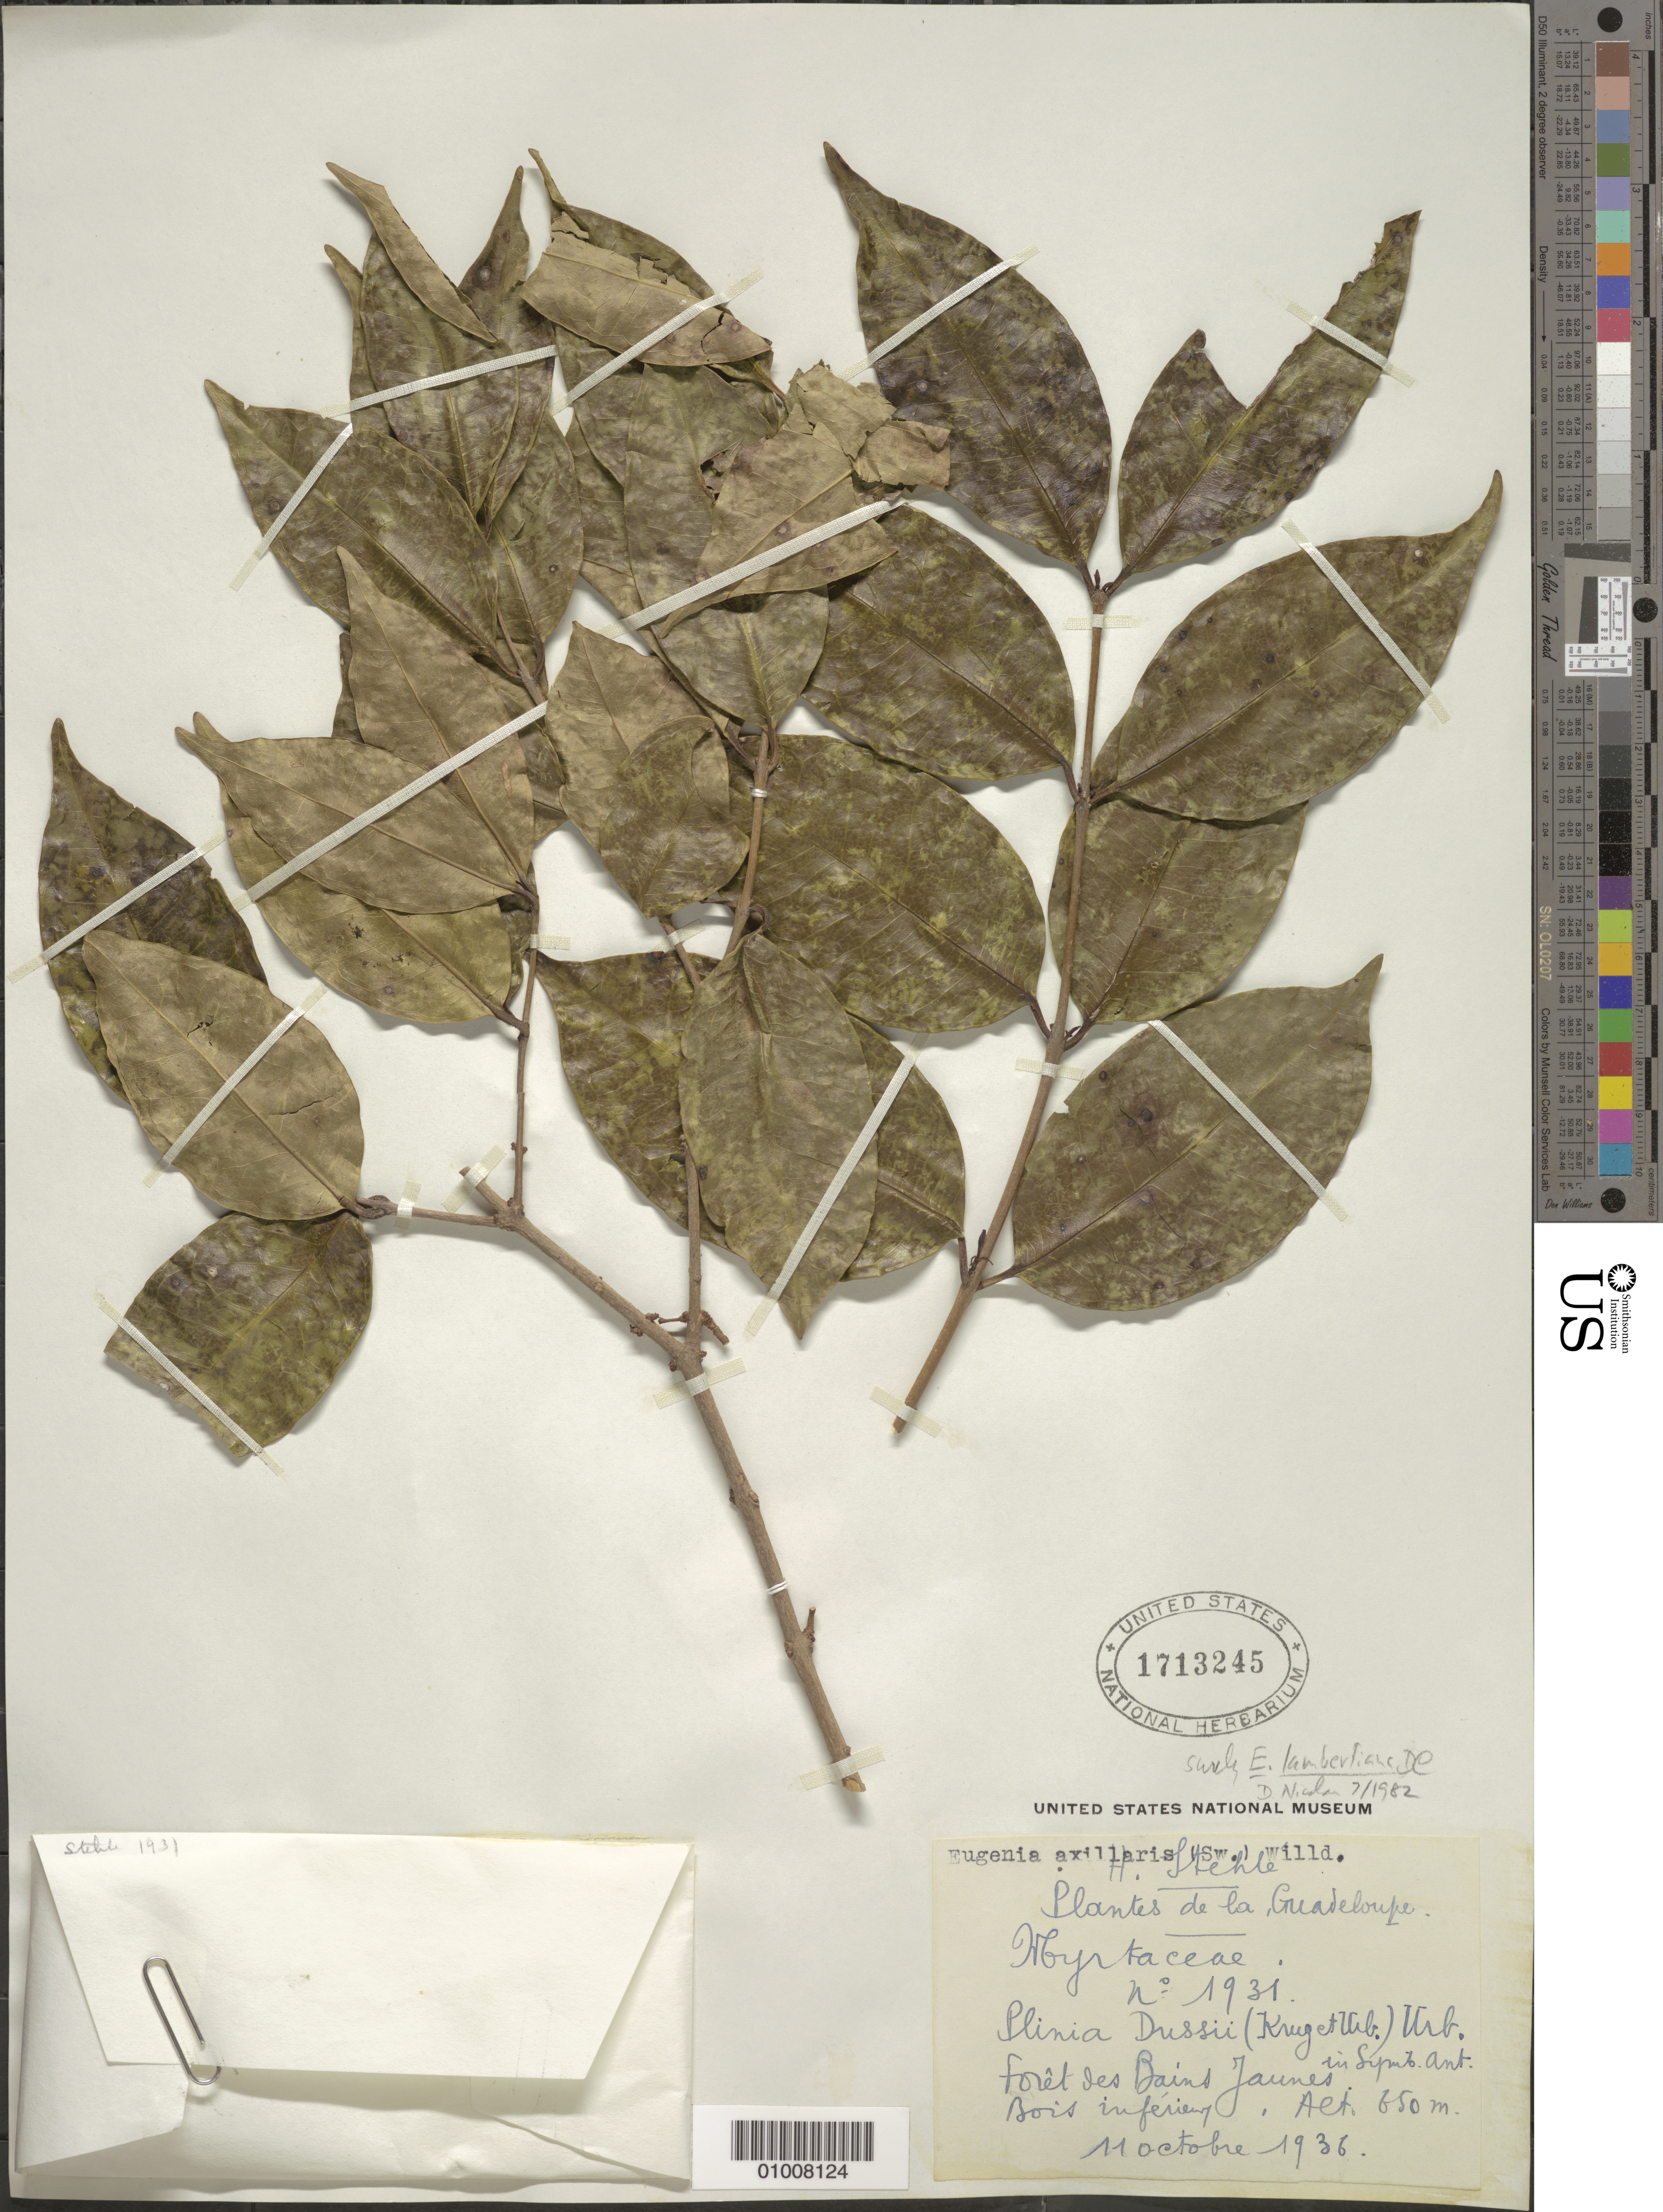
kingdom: Plantae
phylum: Tracheophyta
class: Magnoliopsida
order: Myrtales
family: Myrtaceae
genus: Eugenia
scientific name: Eugenia axillaris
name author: (Sw.) Willd.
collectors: H. Stehlé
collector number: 1931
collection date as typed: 11 Oct 1936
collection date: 1936-10-11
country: Guadeloupe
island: Basse Terre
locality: Forêt des Bains-Jaunes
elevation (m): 650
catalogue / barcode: US 1713245